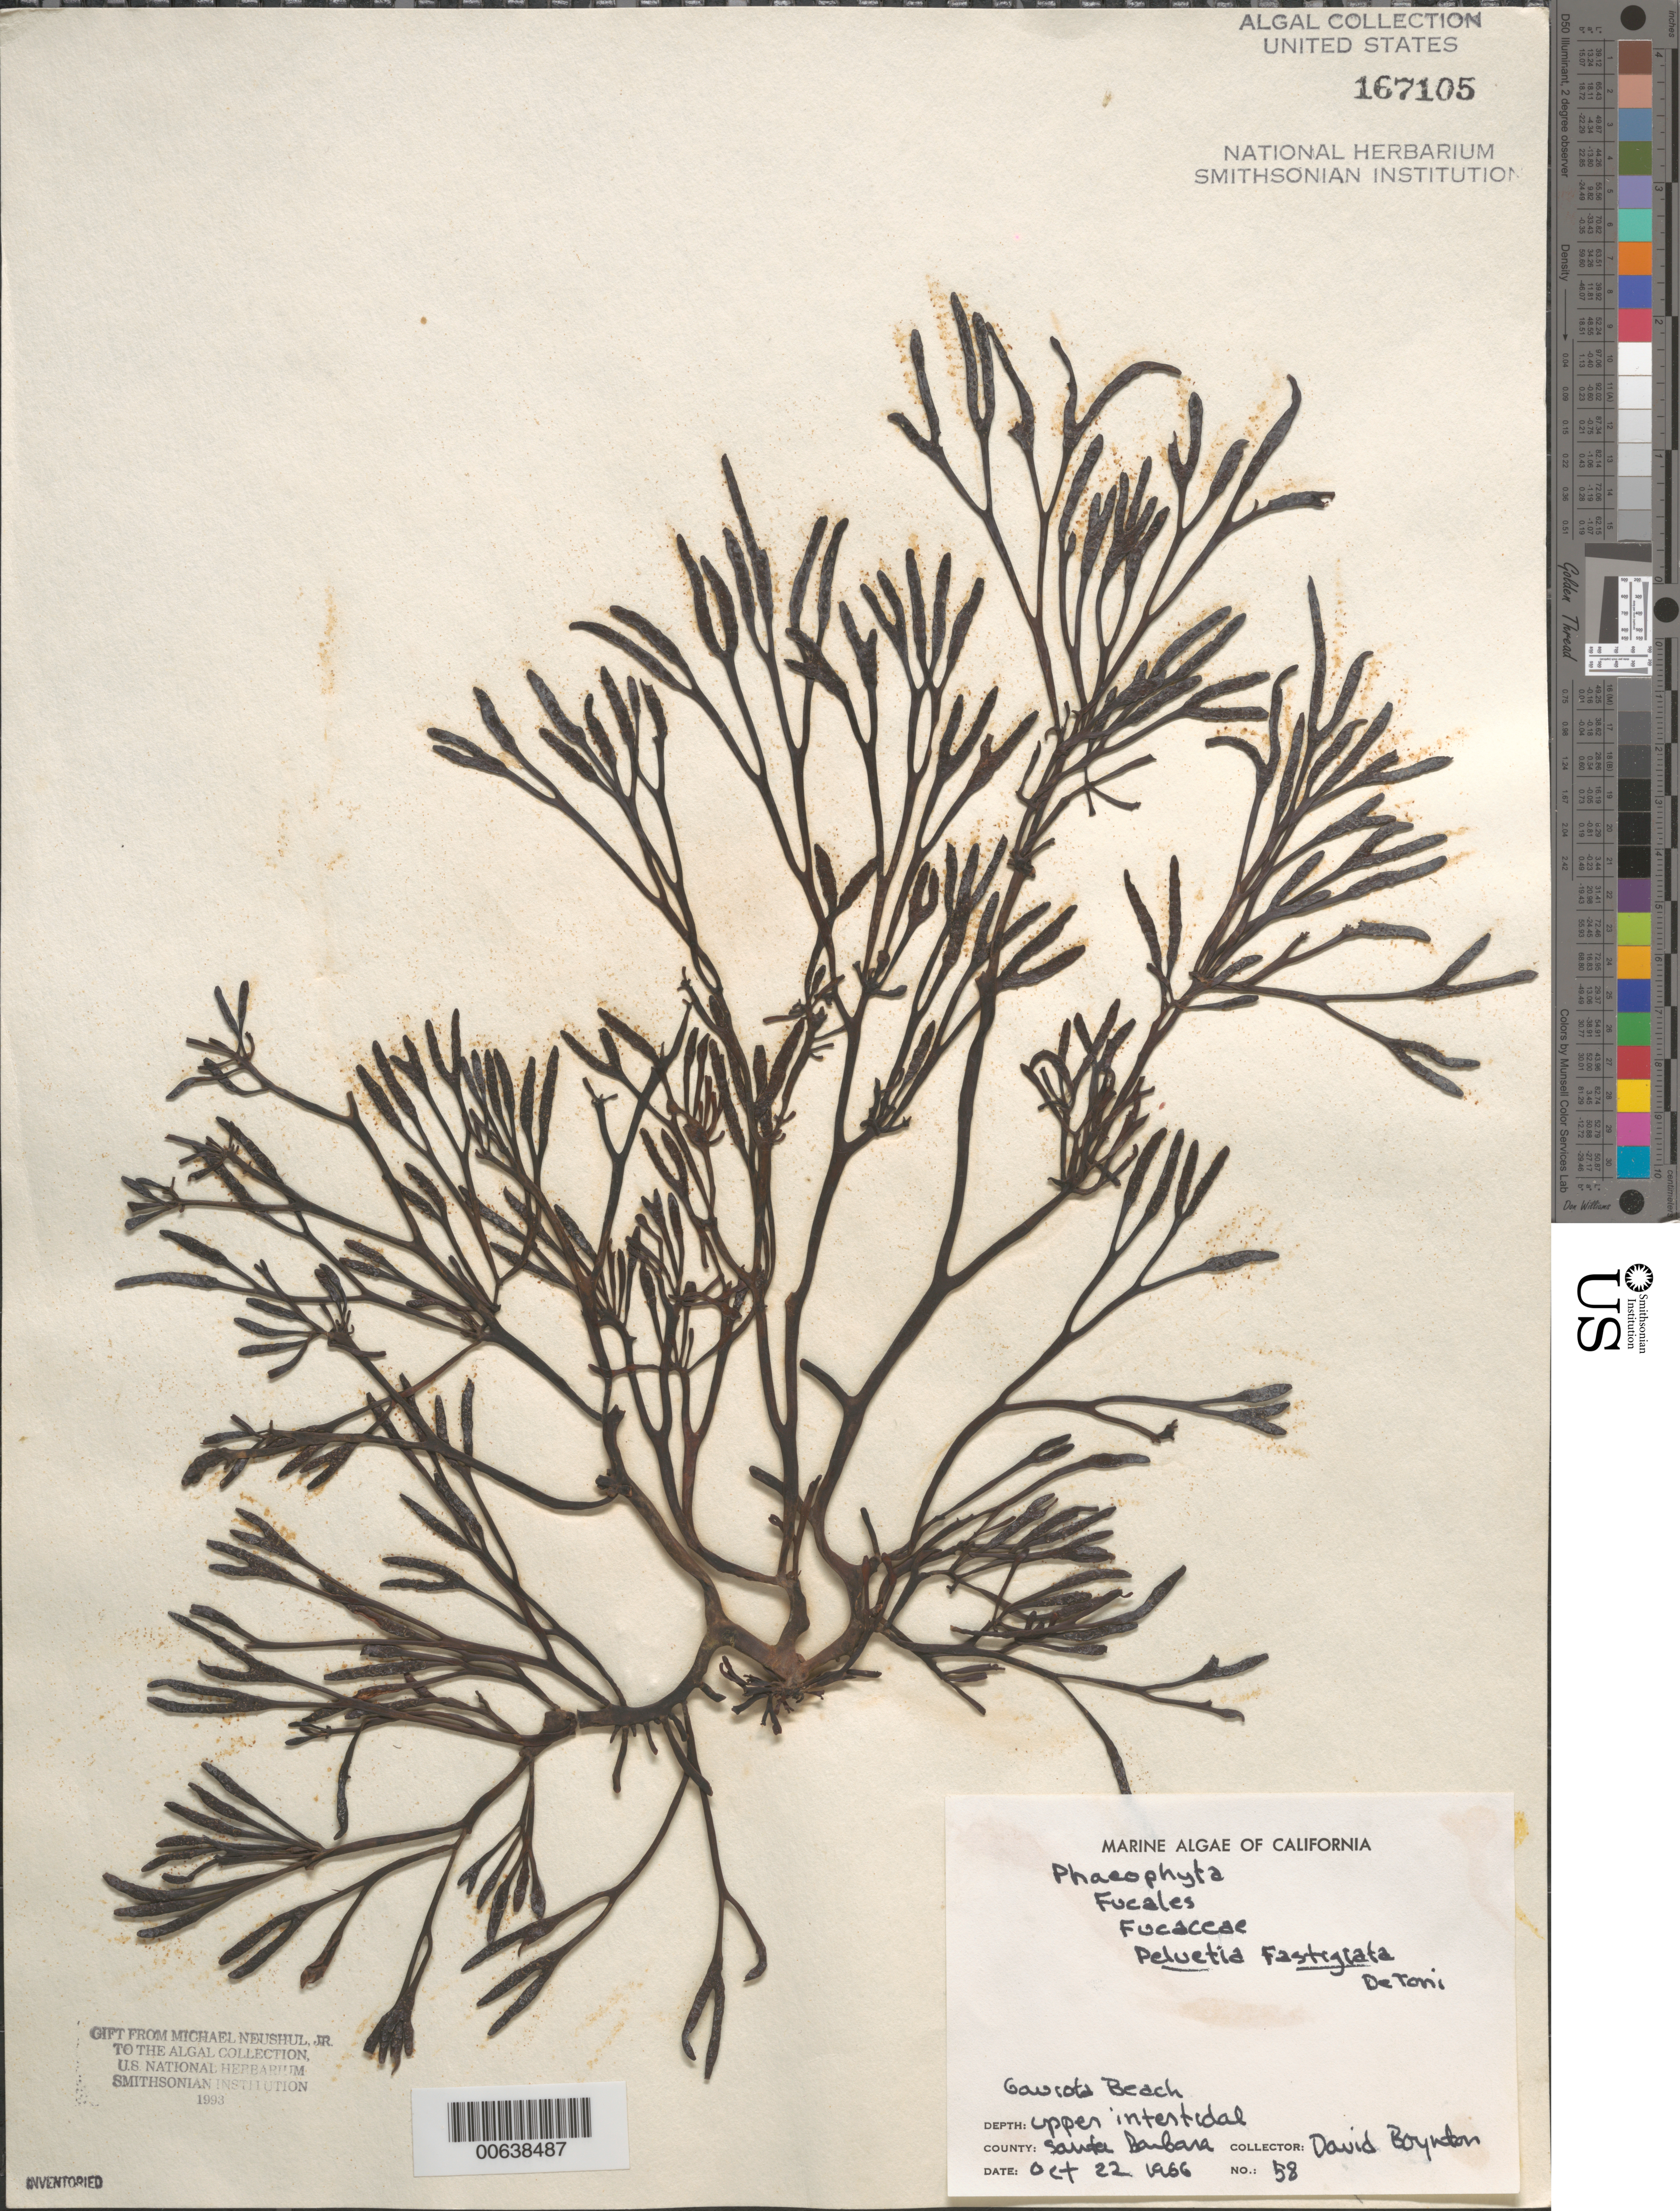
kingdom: Chromista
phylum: Ochrophyta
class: Phaeophyceae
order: Fucales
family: Fucaceae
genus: Silvetia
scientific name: Silvetia compressa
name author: (J. Agardh) E.A. Serrão et al.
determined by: Algae name updating Project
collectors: D. Boynton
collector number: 58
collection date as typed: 22 Oct 1966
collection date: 1966-10-22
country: United States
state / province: California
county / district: Santa Barbara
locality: Gaviota Beach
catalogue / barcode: US 167105